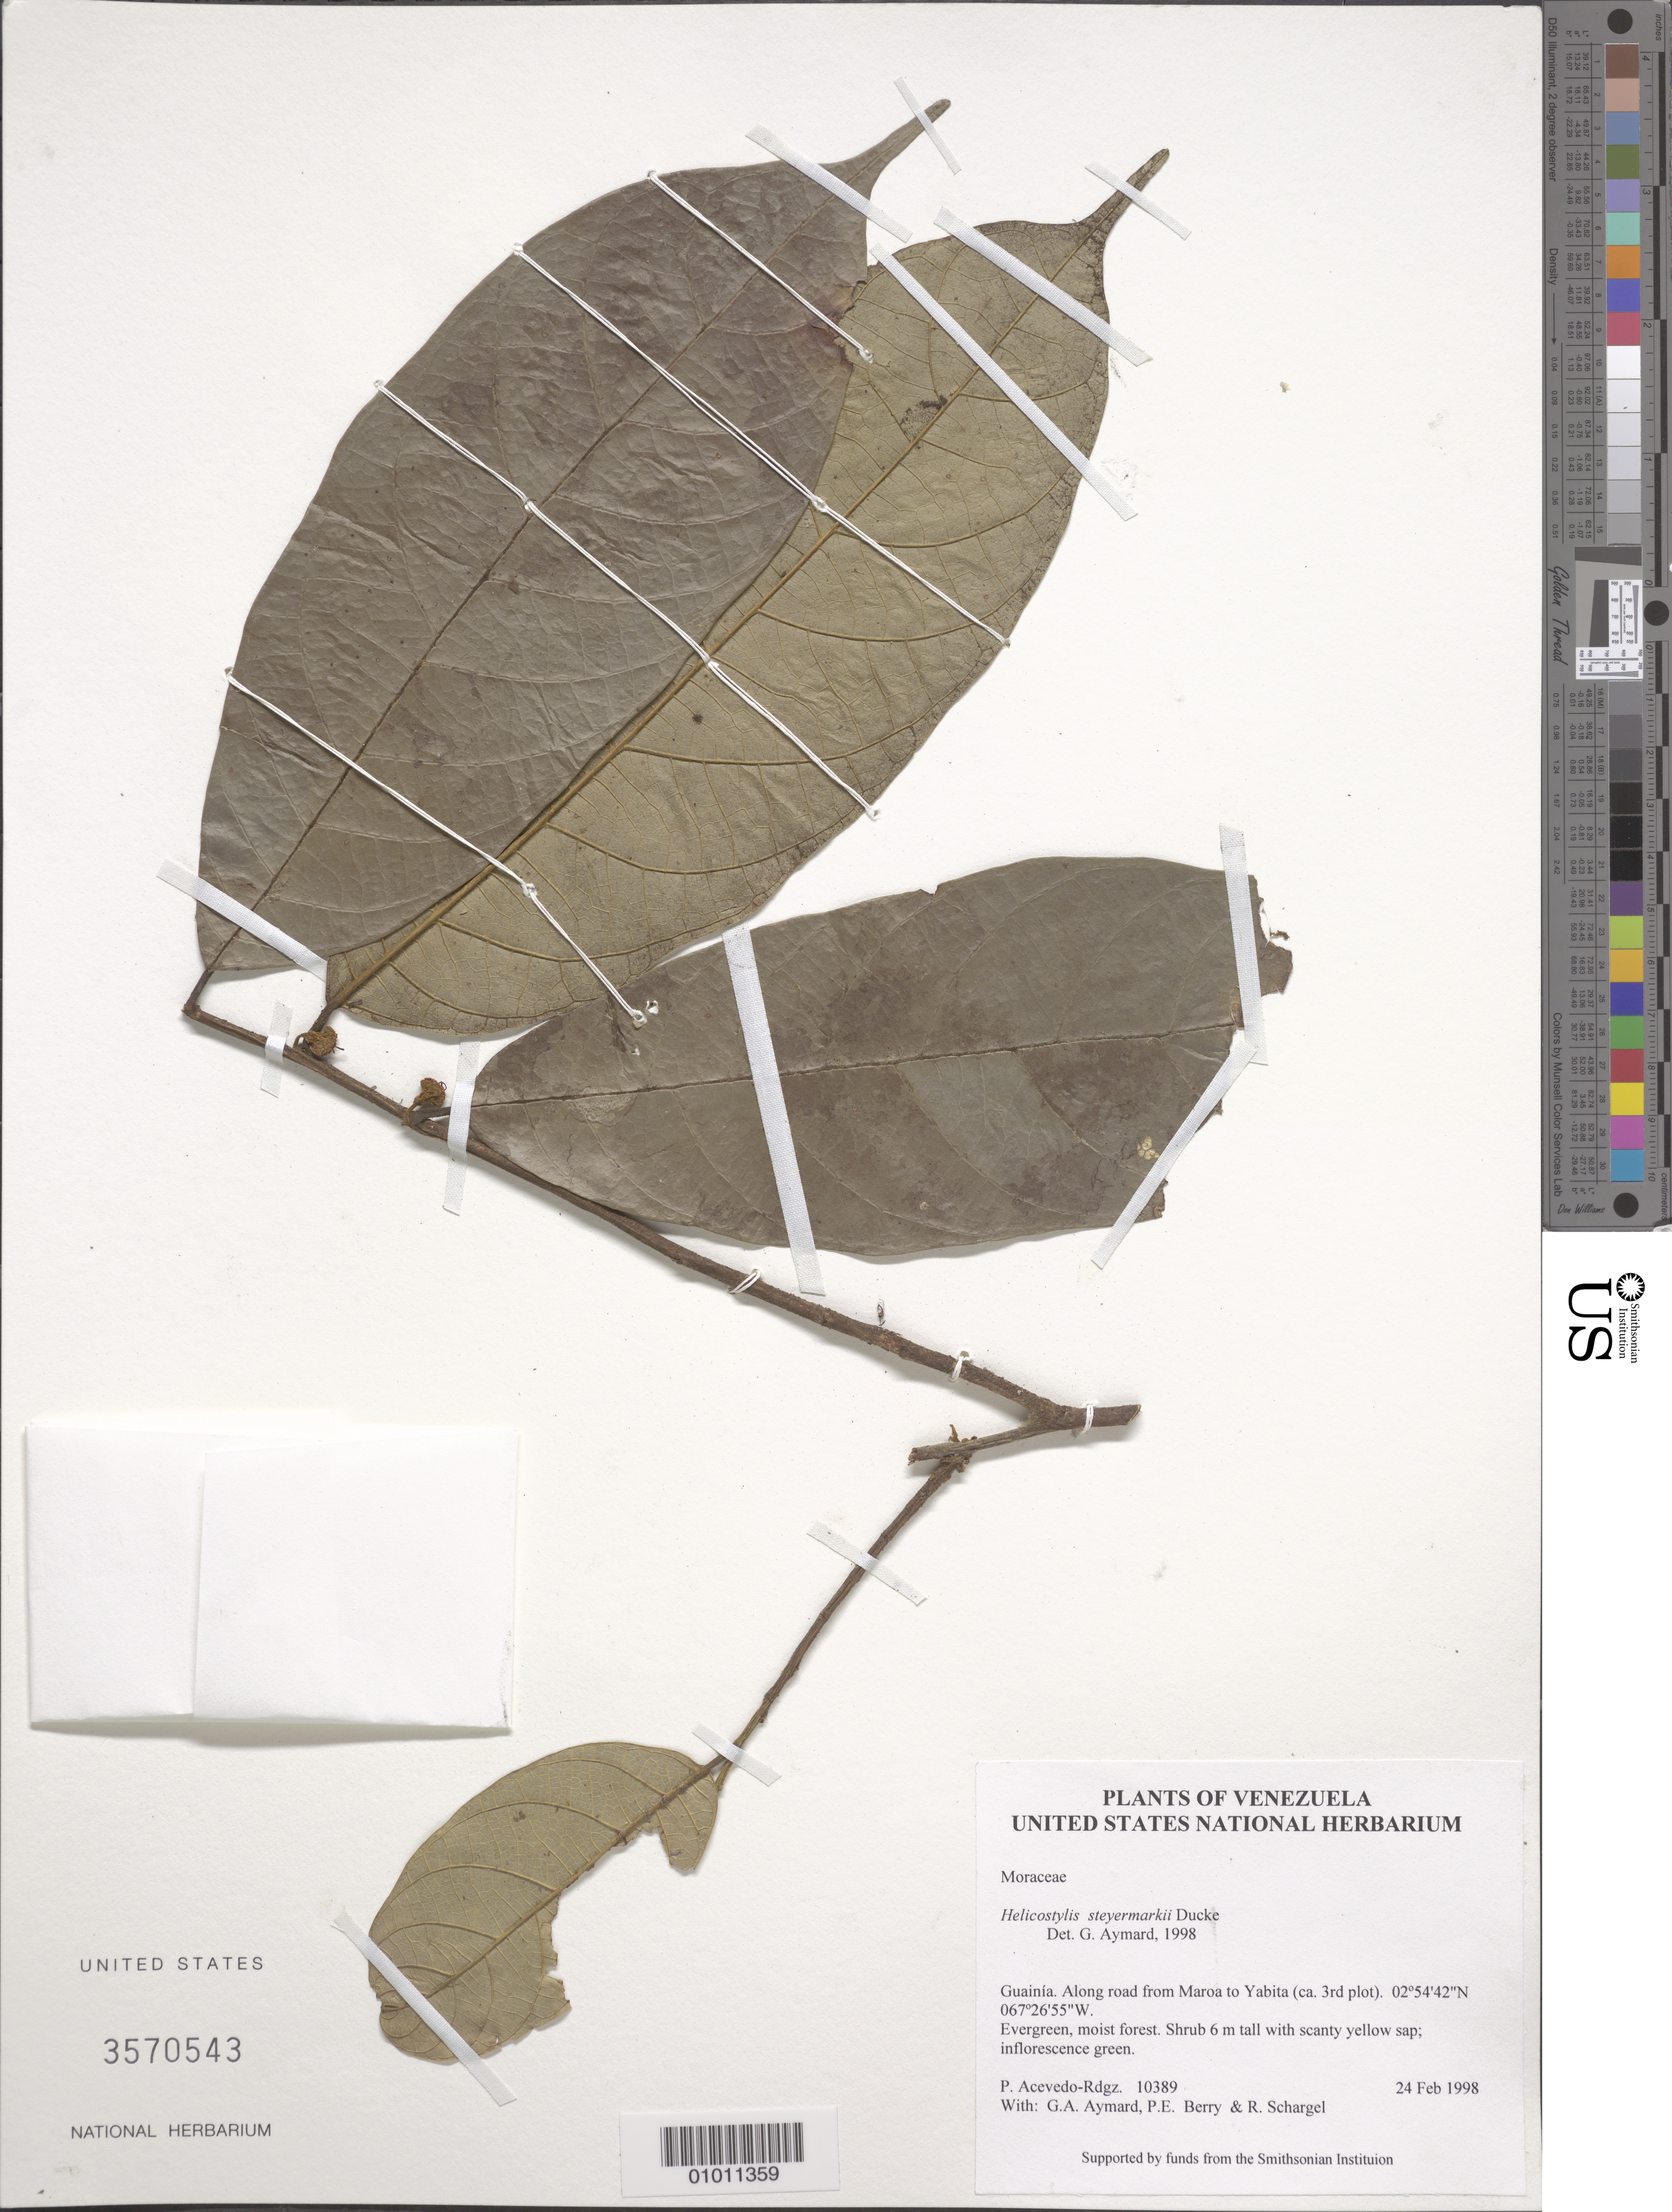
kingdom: Plantae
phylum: Tracheophyta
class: Magnoliopsida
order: Rosales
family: Moraceae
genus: Helicostylis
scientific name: Helicostylis steyermarkii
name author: Ducke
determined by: Aymard C., G. A., (PORT), Univ. Nac. Exp. de los Llanos Ezequiel Zamora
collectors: P. Acevedo-Rodr., G. A. Aymard, P. E. Berry & R. Schargel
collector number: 10389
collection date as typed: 24 Feb 1998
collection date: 1998-02-24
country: Venezuela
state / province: Amazonas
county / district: Maroa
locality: Along road from Maroa to Yabita (ca. 3rd plot).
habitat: Evergreen, moist forest.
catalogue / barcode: US 3570543